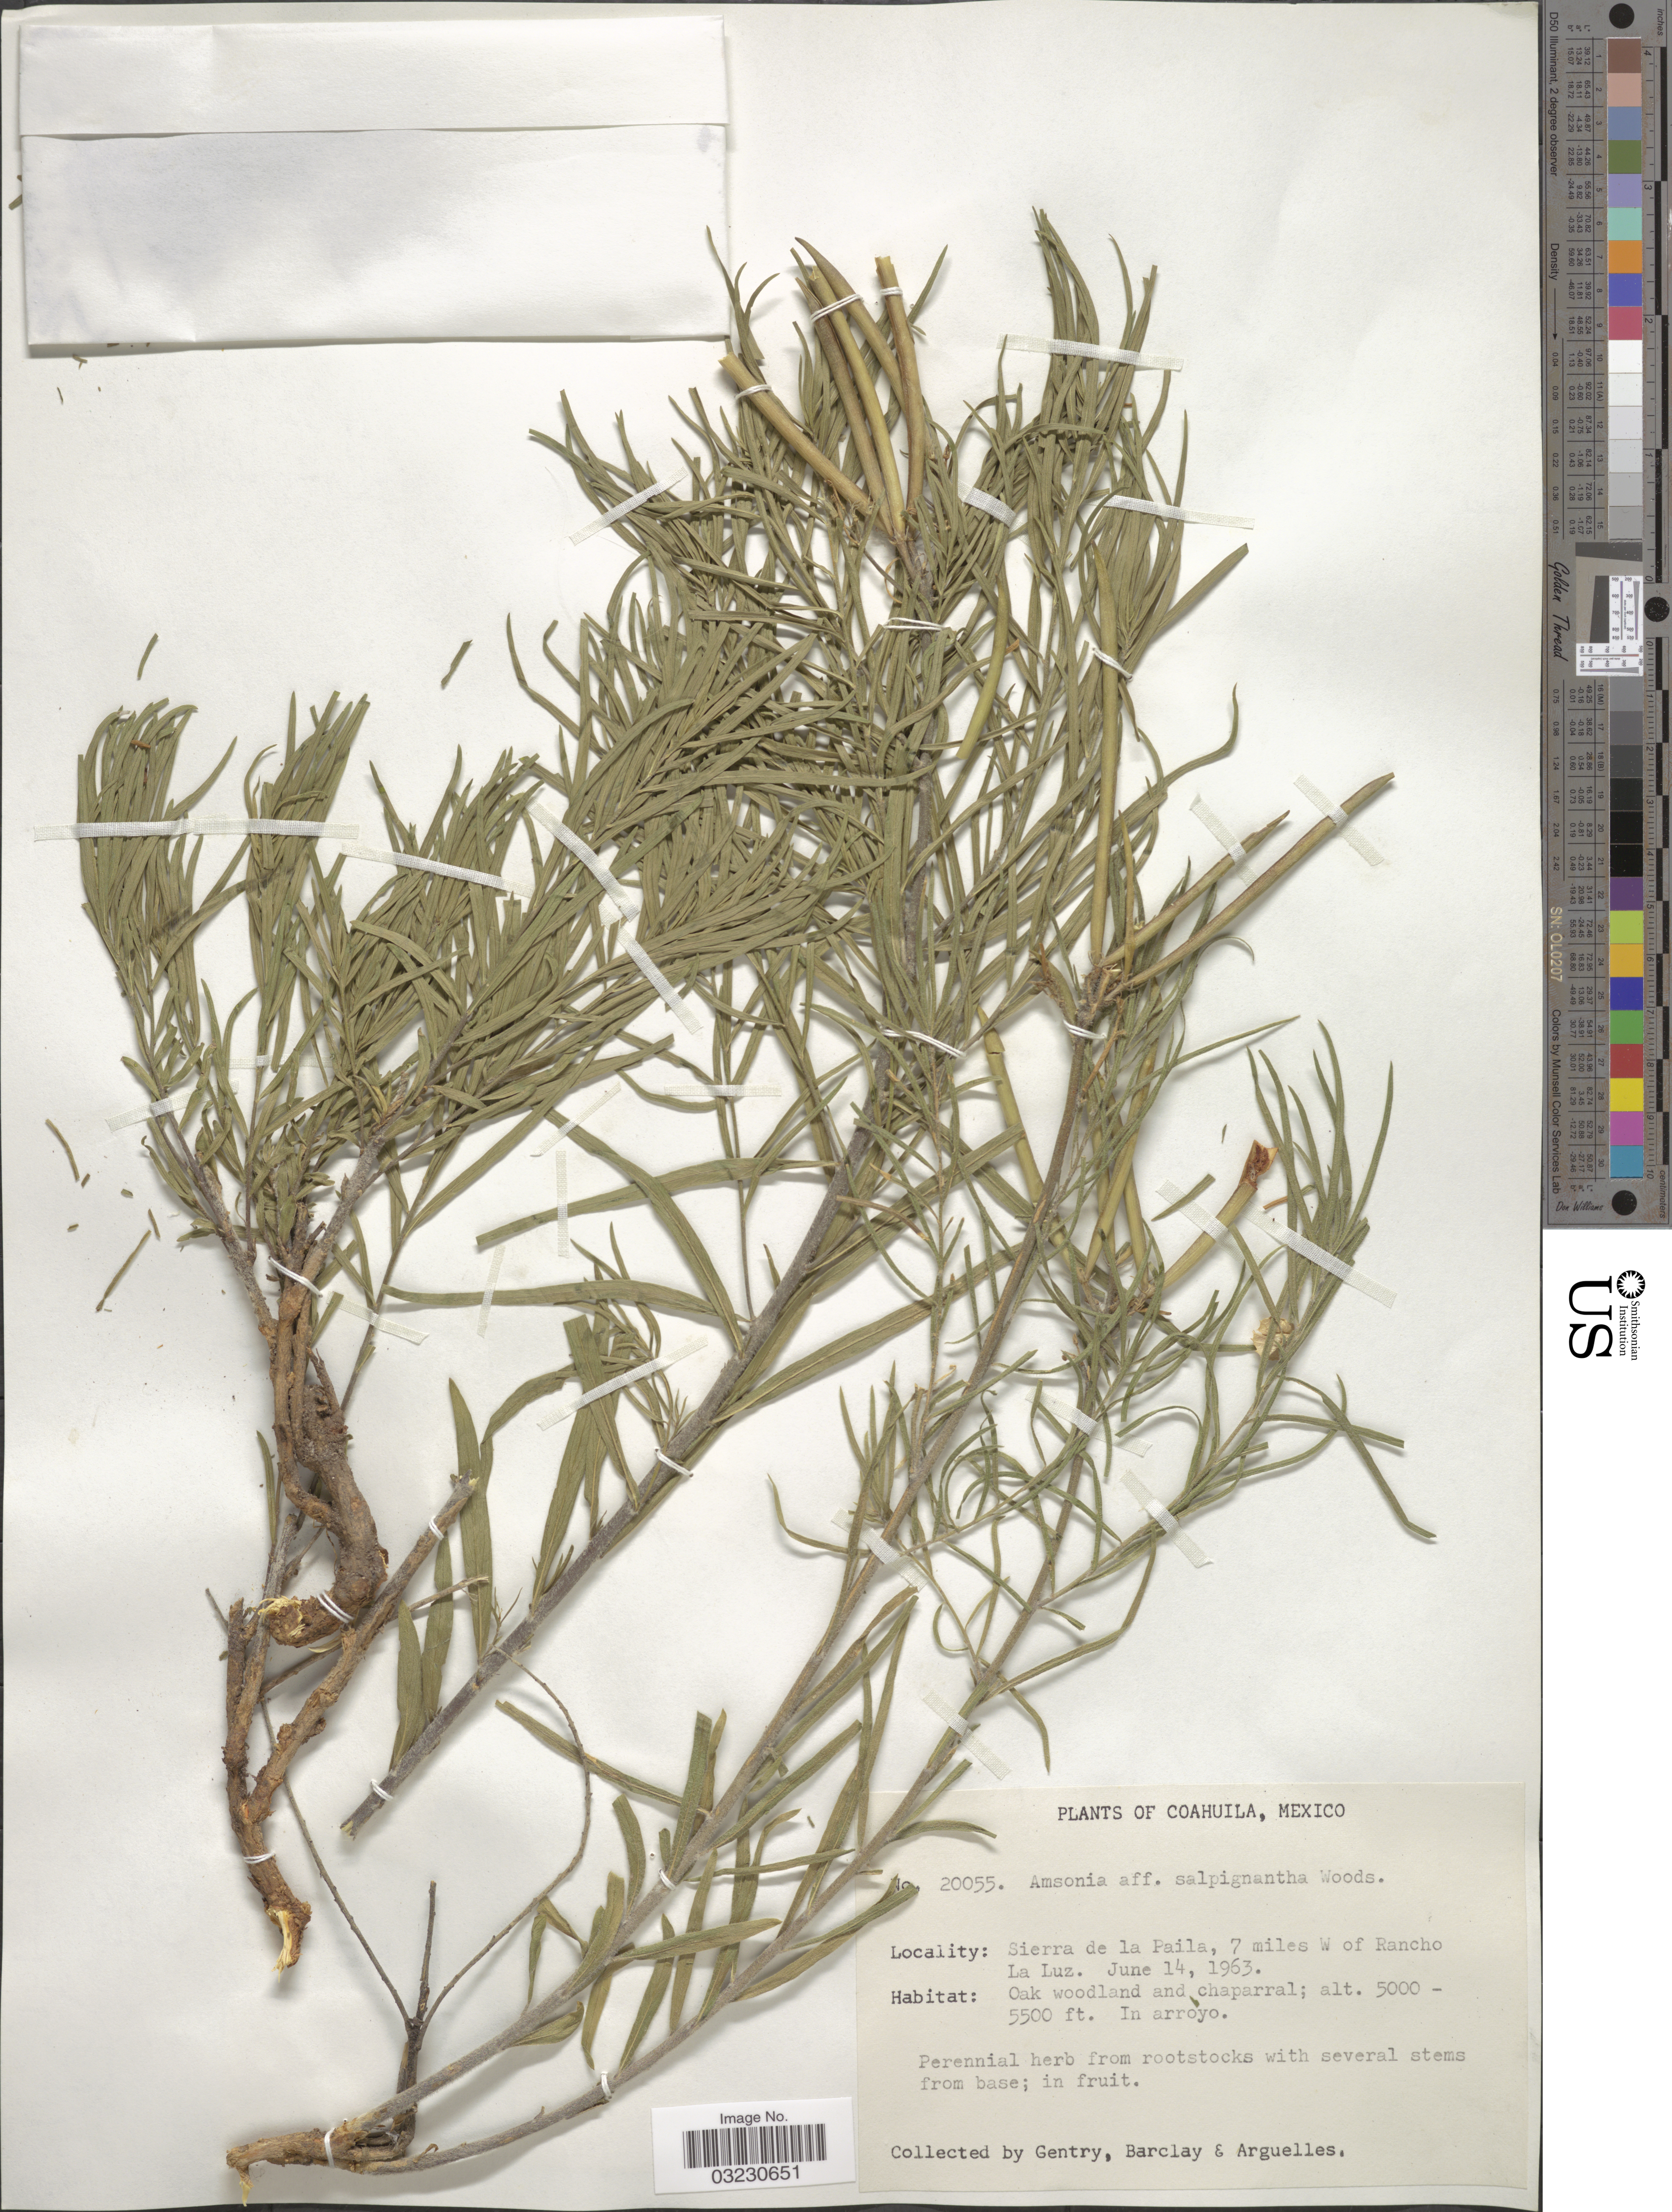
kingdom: Plantae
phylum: Tracheophyta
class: Magnoliopsida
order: Gentianales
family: Apocynaceae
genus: Amsonia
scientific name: Amsonia salpignantha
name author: Woodson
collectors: Gentry, --, -- Barclay & Arguelles, --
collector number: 20055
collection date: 1963-06-14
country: Mexico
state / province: Coahuila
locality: Sierra de la Paila, 7 miles W of Rancho La Luz.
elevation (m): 1524